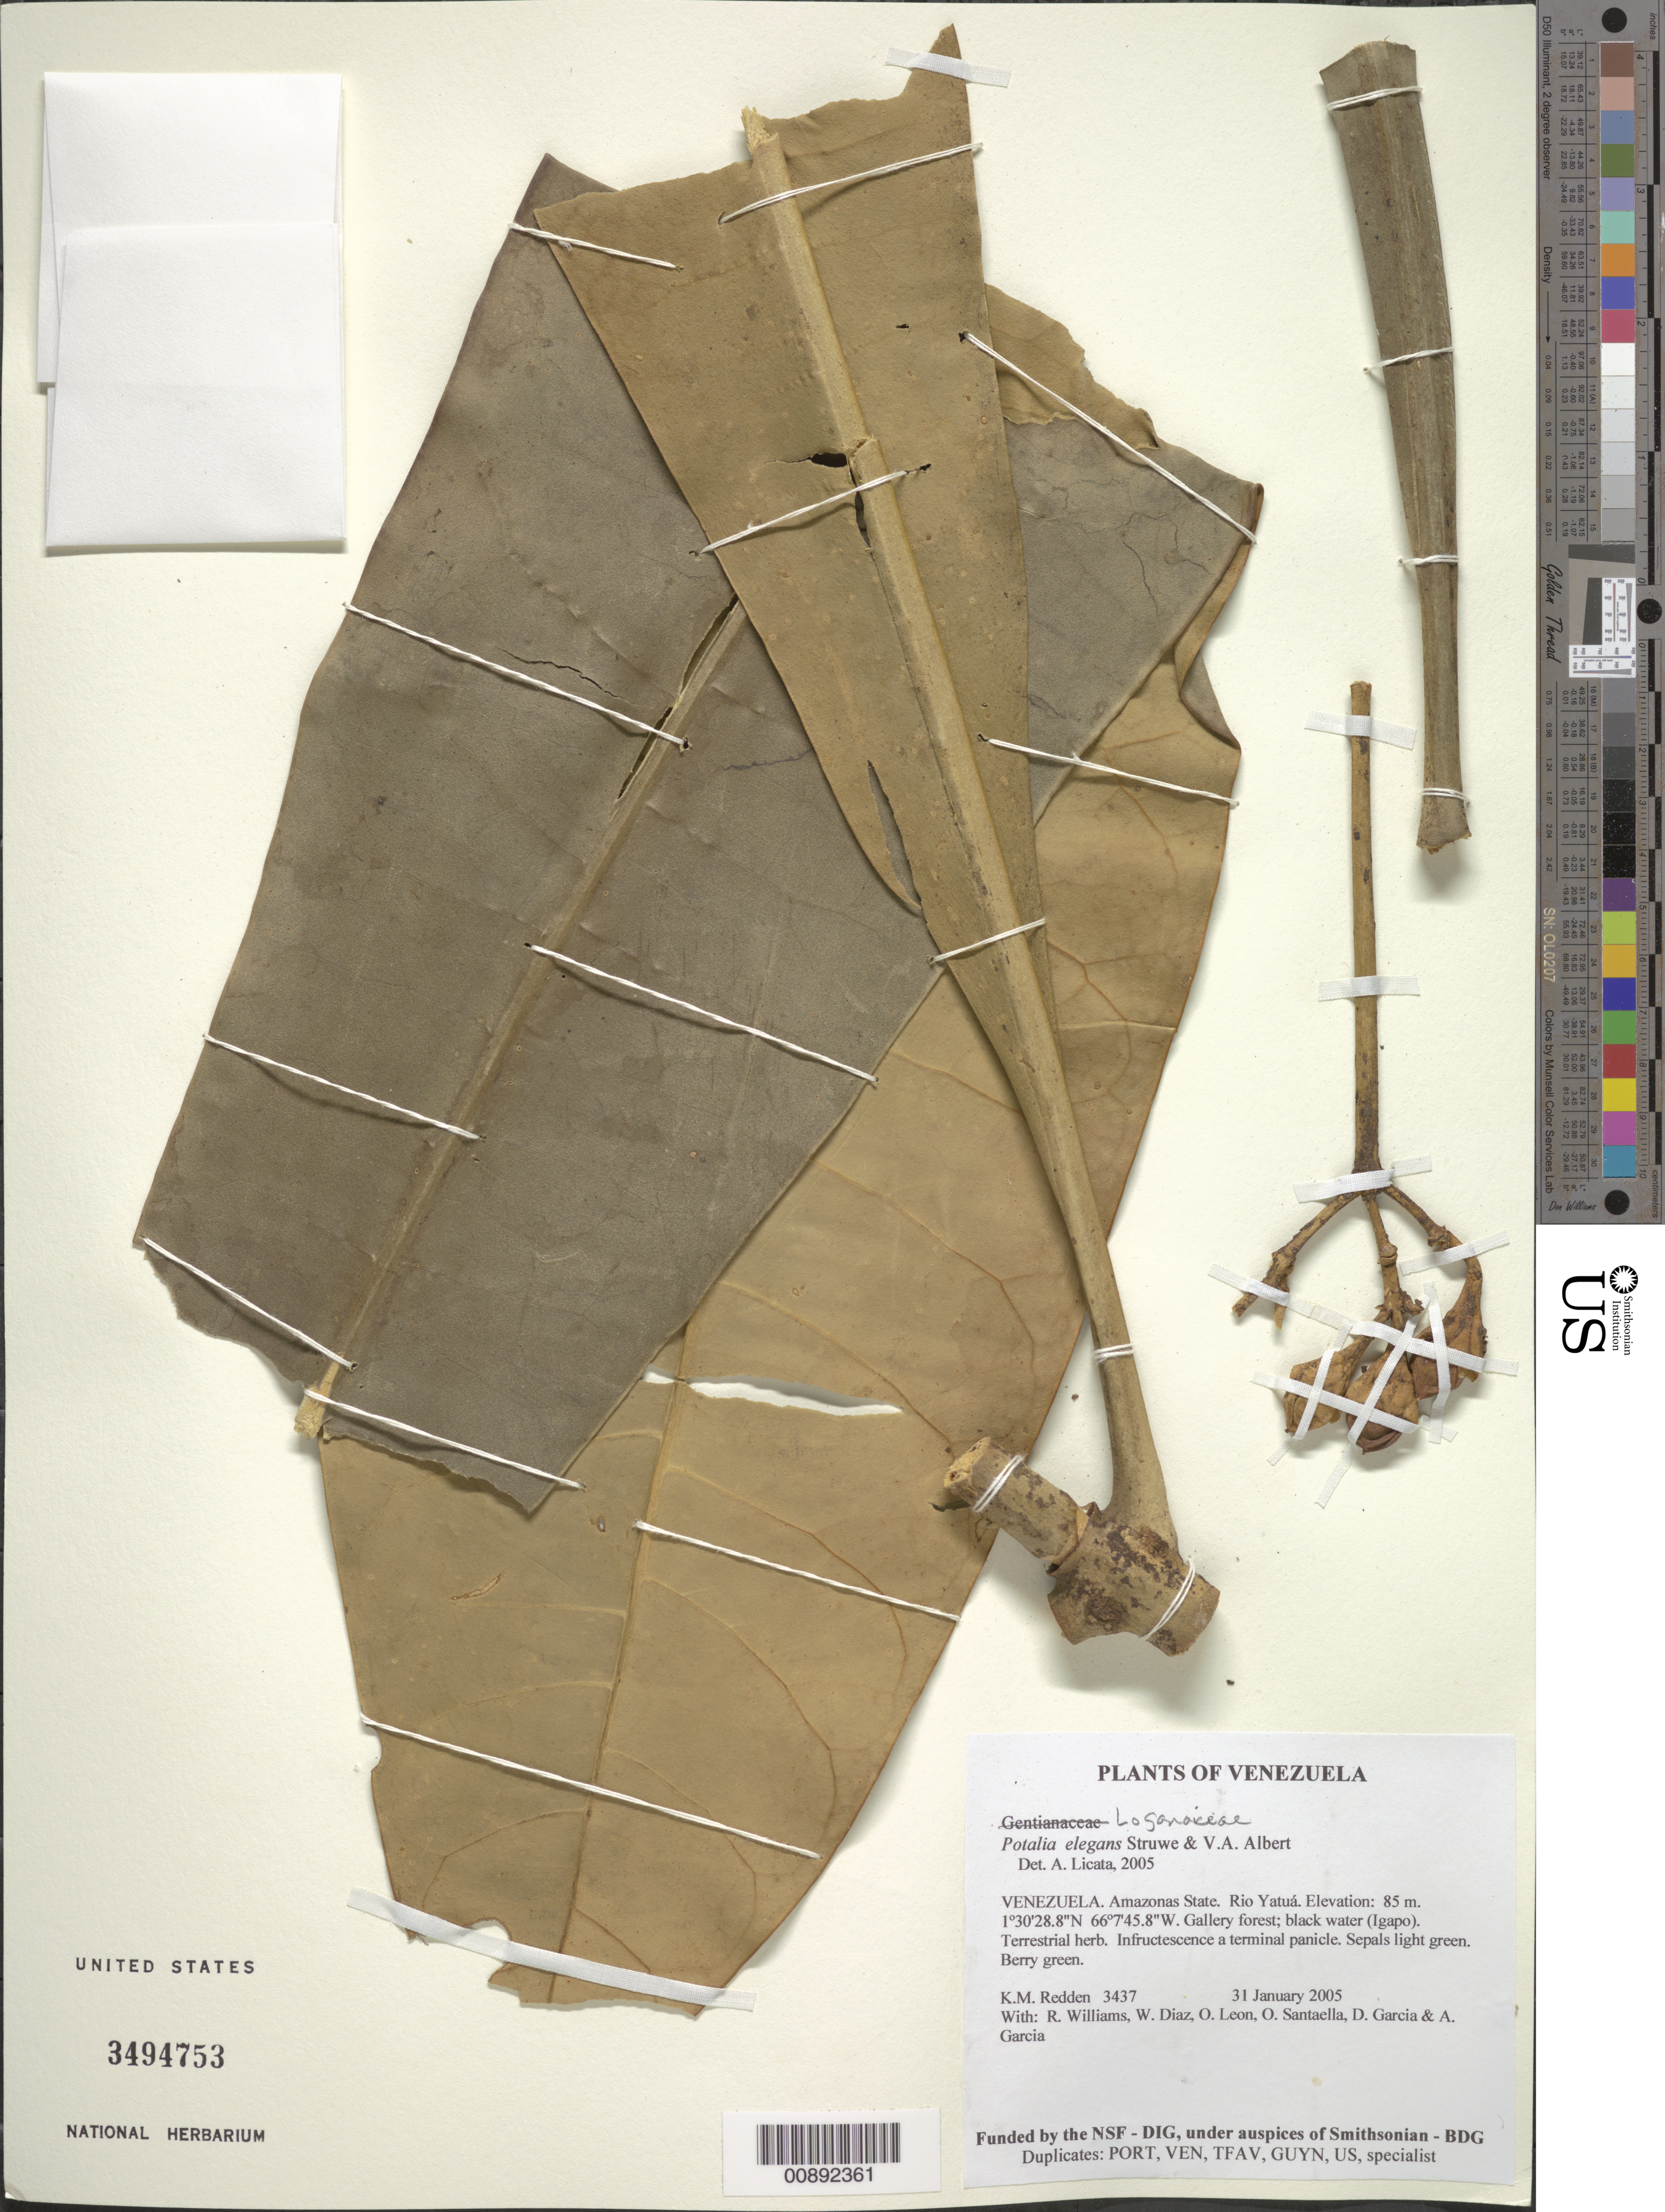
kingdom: Plantae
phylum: Tracheophyta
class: Magnoliopsida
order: Gentianales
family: Gentianaceae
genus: Potalia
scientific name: Potalia elegans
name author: Struwe & V.A. Albert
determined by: Licata, A., (PORT), Univ. Nac. Exp. de los Llanos Ezequiel Zamora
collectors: K. M. Redden, R. Williams, W. Díaz P., O. León, O. Santaella, D. Garcia & A. Garcia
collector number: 3437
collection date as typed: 31 January 2005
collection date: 2005-01-31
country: Venezuela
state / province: Amazonas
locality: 10 - Rio Yatuá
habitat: Gallery forest; black water (Igapo)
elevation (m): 85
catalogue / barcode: US 3494753